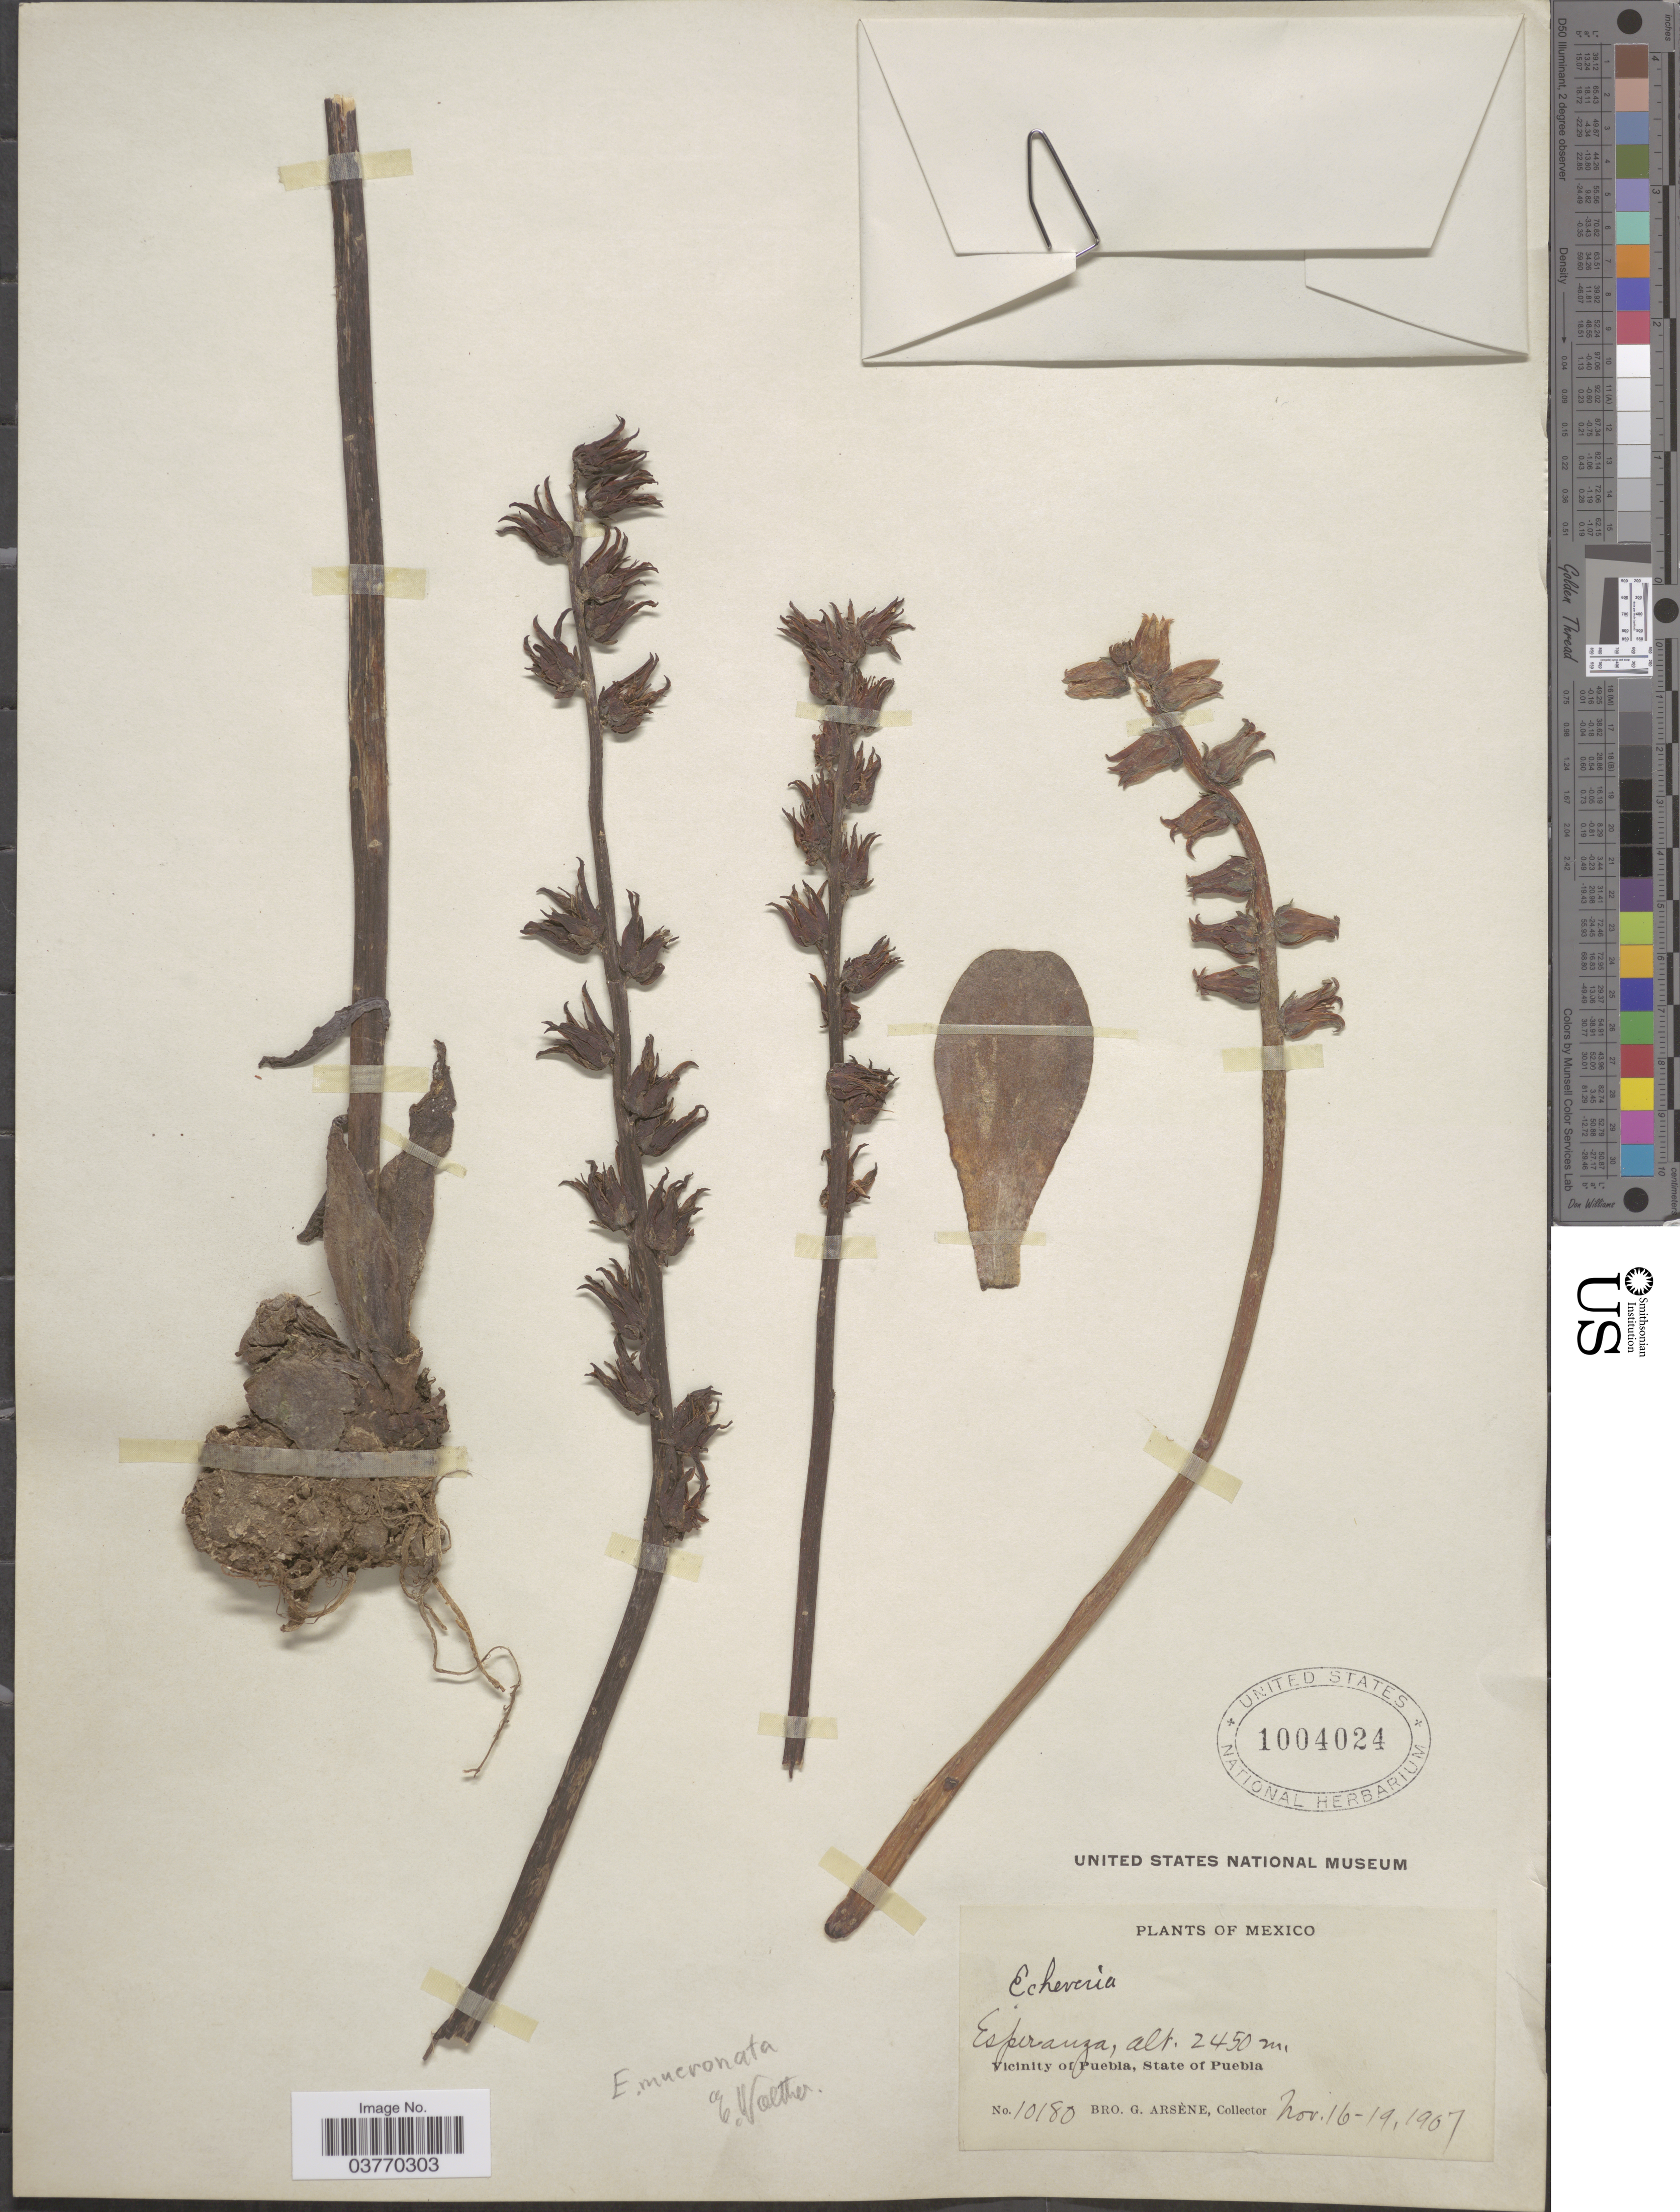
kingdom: Plantae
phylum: Tracheophyta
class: Magnoliopsida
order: Saxifragales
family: Crassulaceae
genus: Echeveria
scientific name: Echeveria mucronata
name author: Schltdl.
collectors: Bro. G. Arsène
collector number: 10180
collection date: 1907-11-16/1907-11-19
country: Mexico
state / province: Puebla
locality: Esperanza. Vicinity of Puebla.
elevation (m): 2450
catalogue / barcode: US 1004024